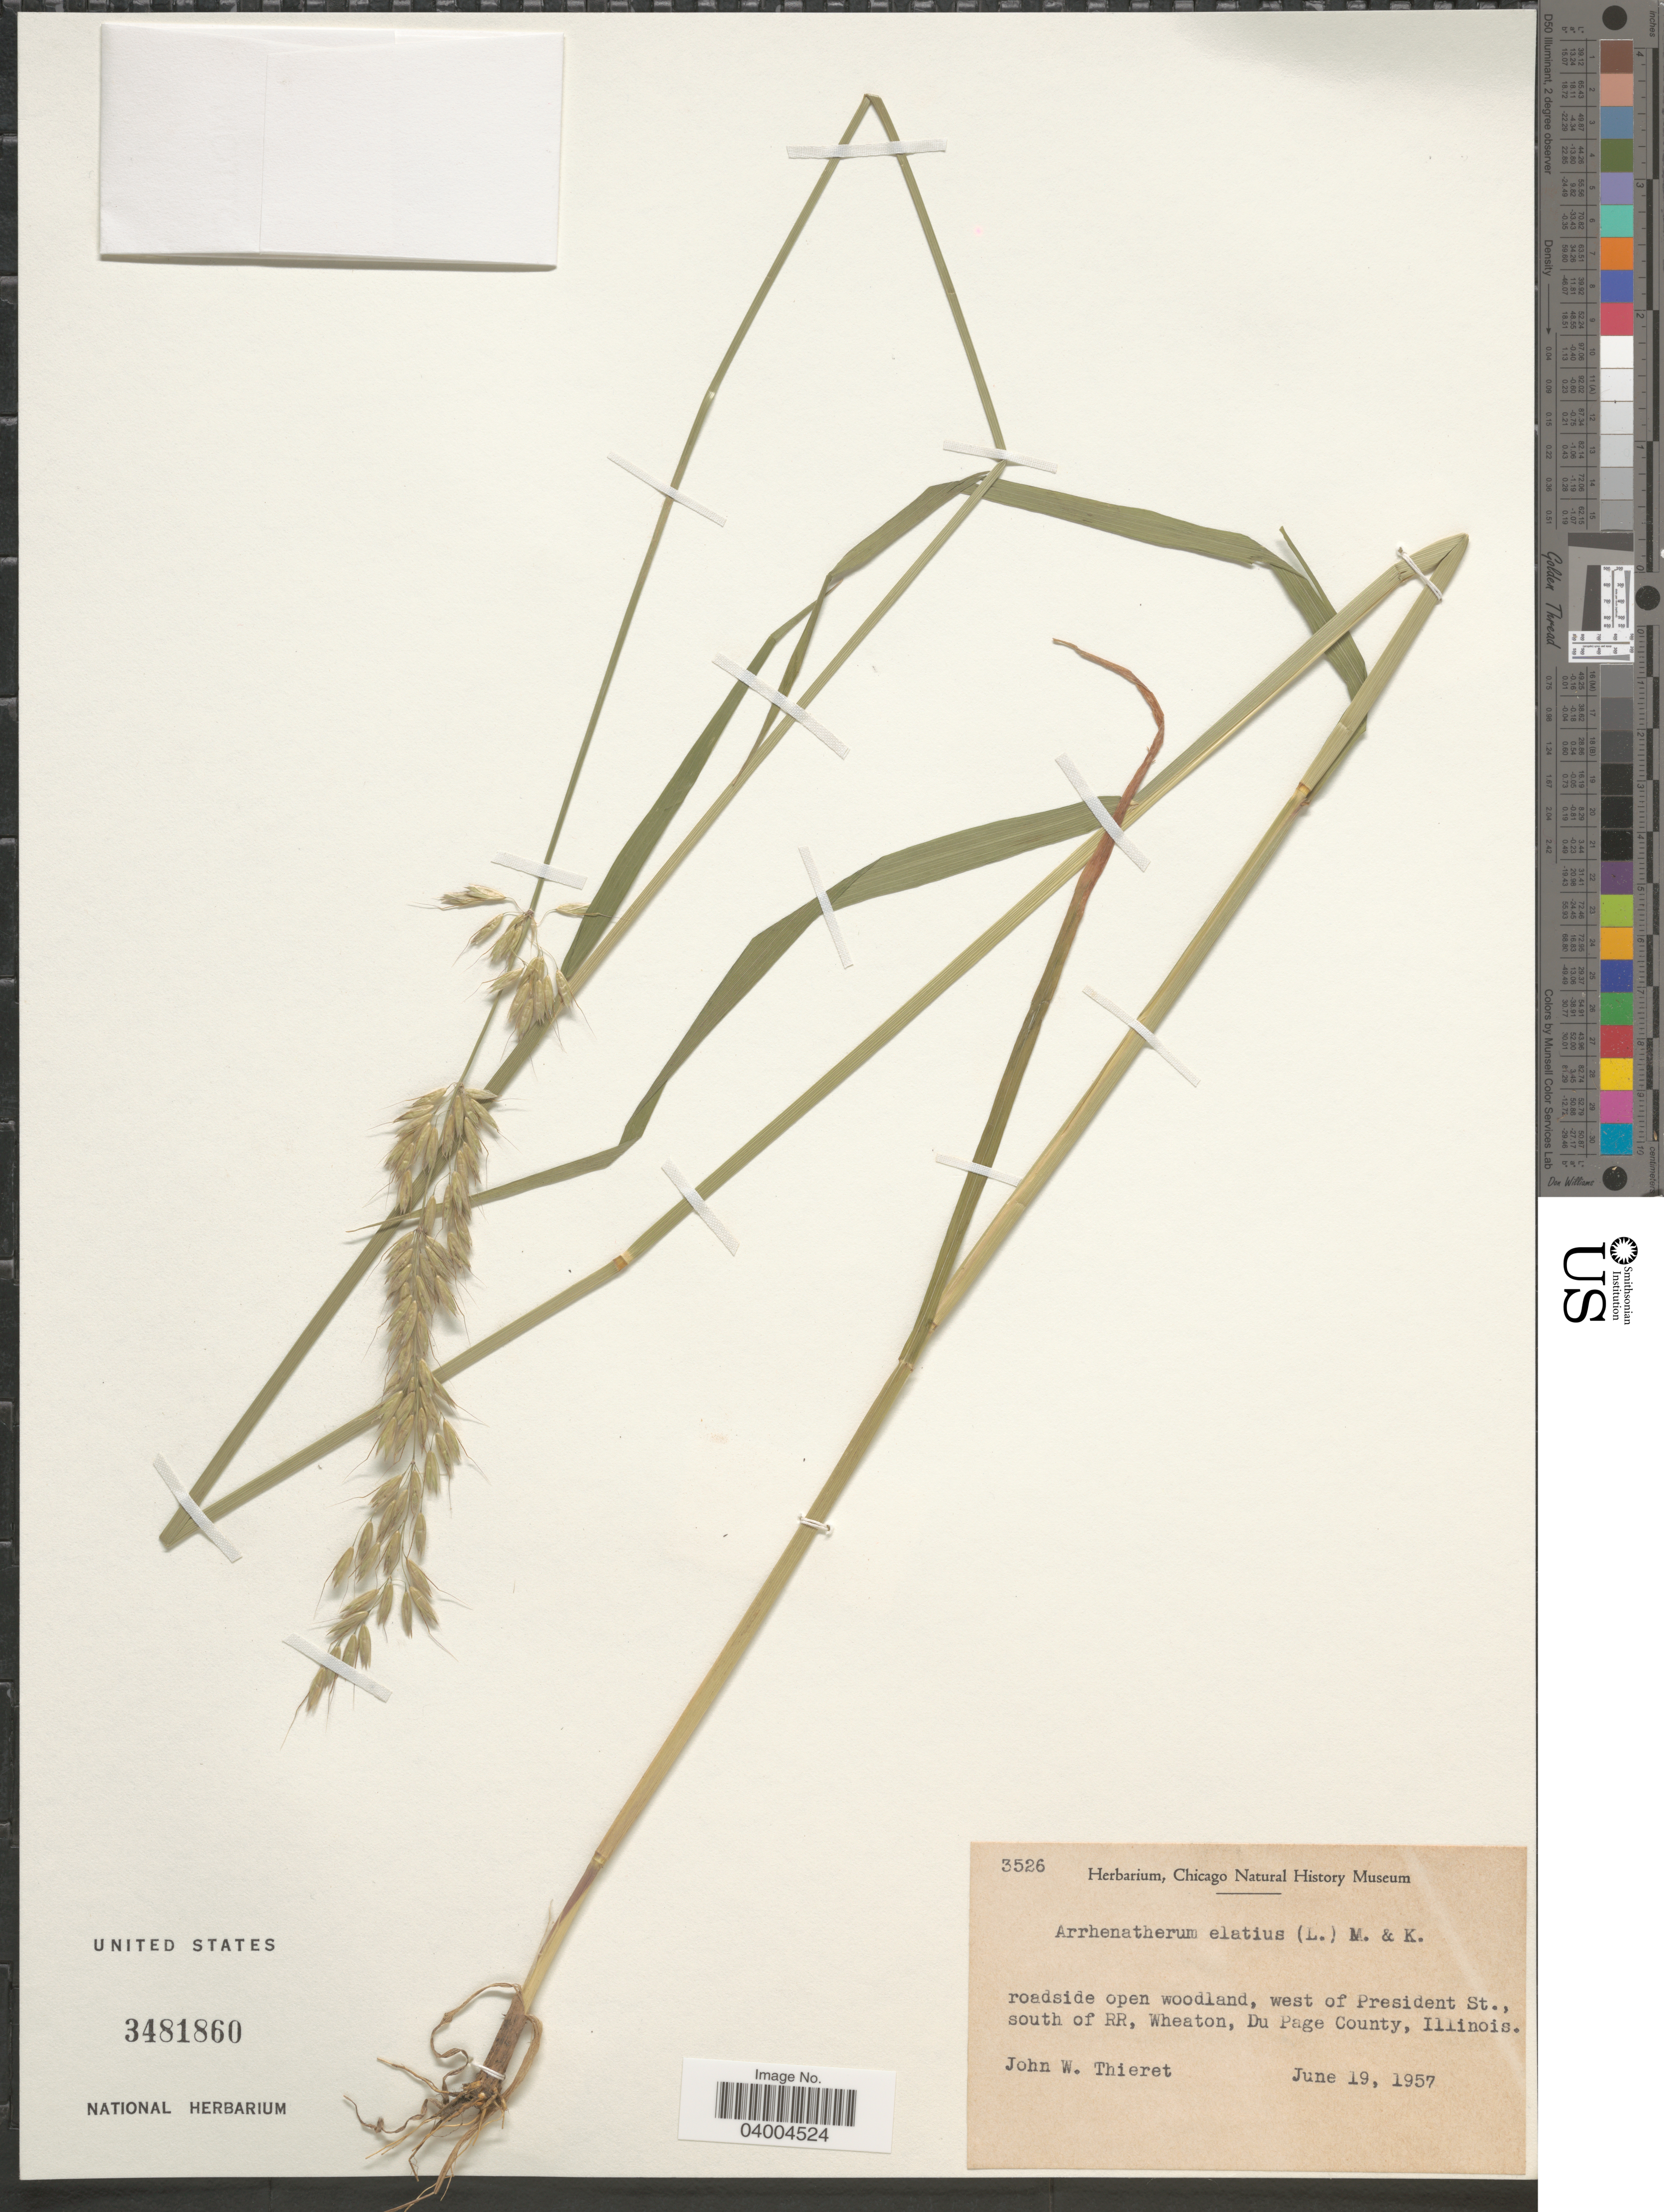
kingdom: Plantae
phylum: Tracheophyta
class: Liliopsida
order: Poales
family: Poaceae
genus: Arrhenatherum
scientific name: Arrhenatherum elatius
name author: (L.) J. Presl & C. Presl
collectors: J. W. Thieret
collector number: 3526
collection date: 1957-06-19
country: United States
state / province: Illinois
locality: Roadside open woodland, west of President St., south of RR, Wheaton, Du Page County.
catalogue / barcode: US 3481860